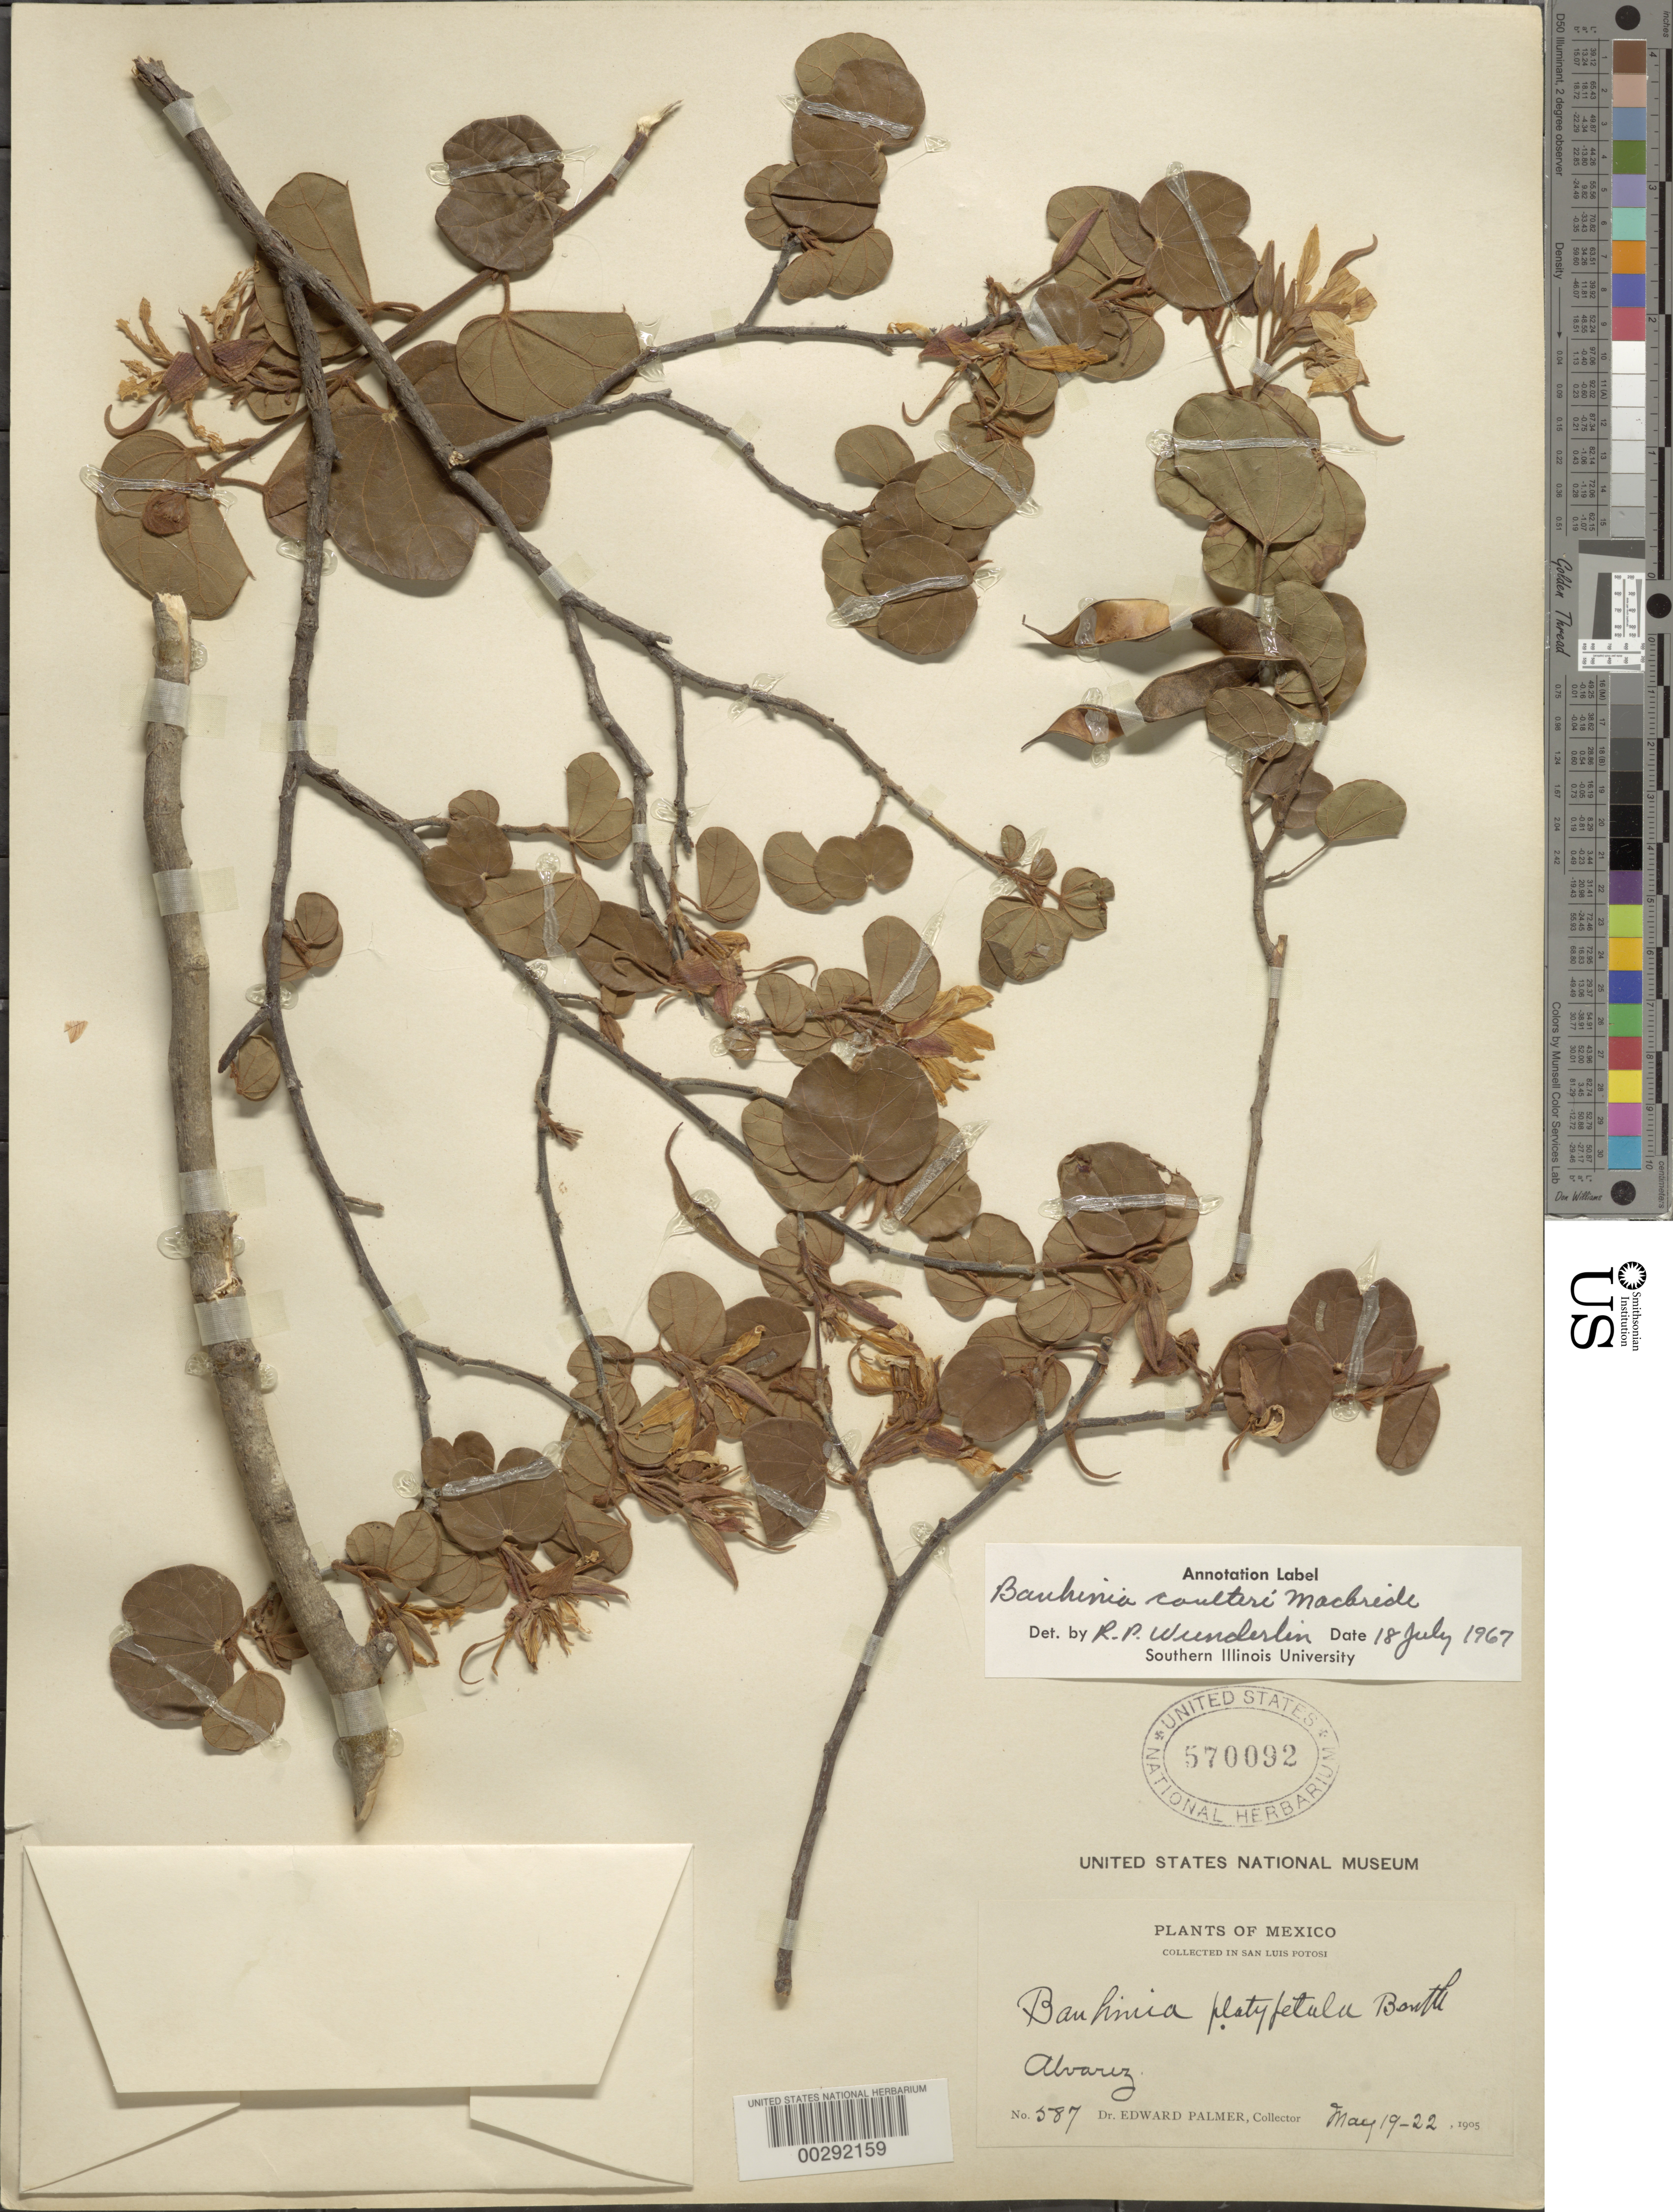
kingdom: Plantae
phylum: Tracheophyta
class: Magnoliopsida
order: Fabales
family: Fabaceae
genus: Bauhinia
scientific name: Bauhinia coulteri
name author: J.F. Macbr.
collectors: E. Palmer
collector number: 587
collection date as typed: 19 May 1905 to 22 May 1905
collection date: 1905-05-19/1905-05-22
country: Mexico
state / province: San Luis Potosí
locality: Alvarez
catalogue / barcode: US 570092